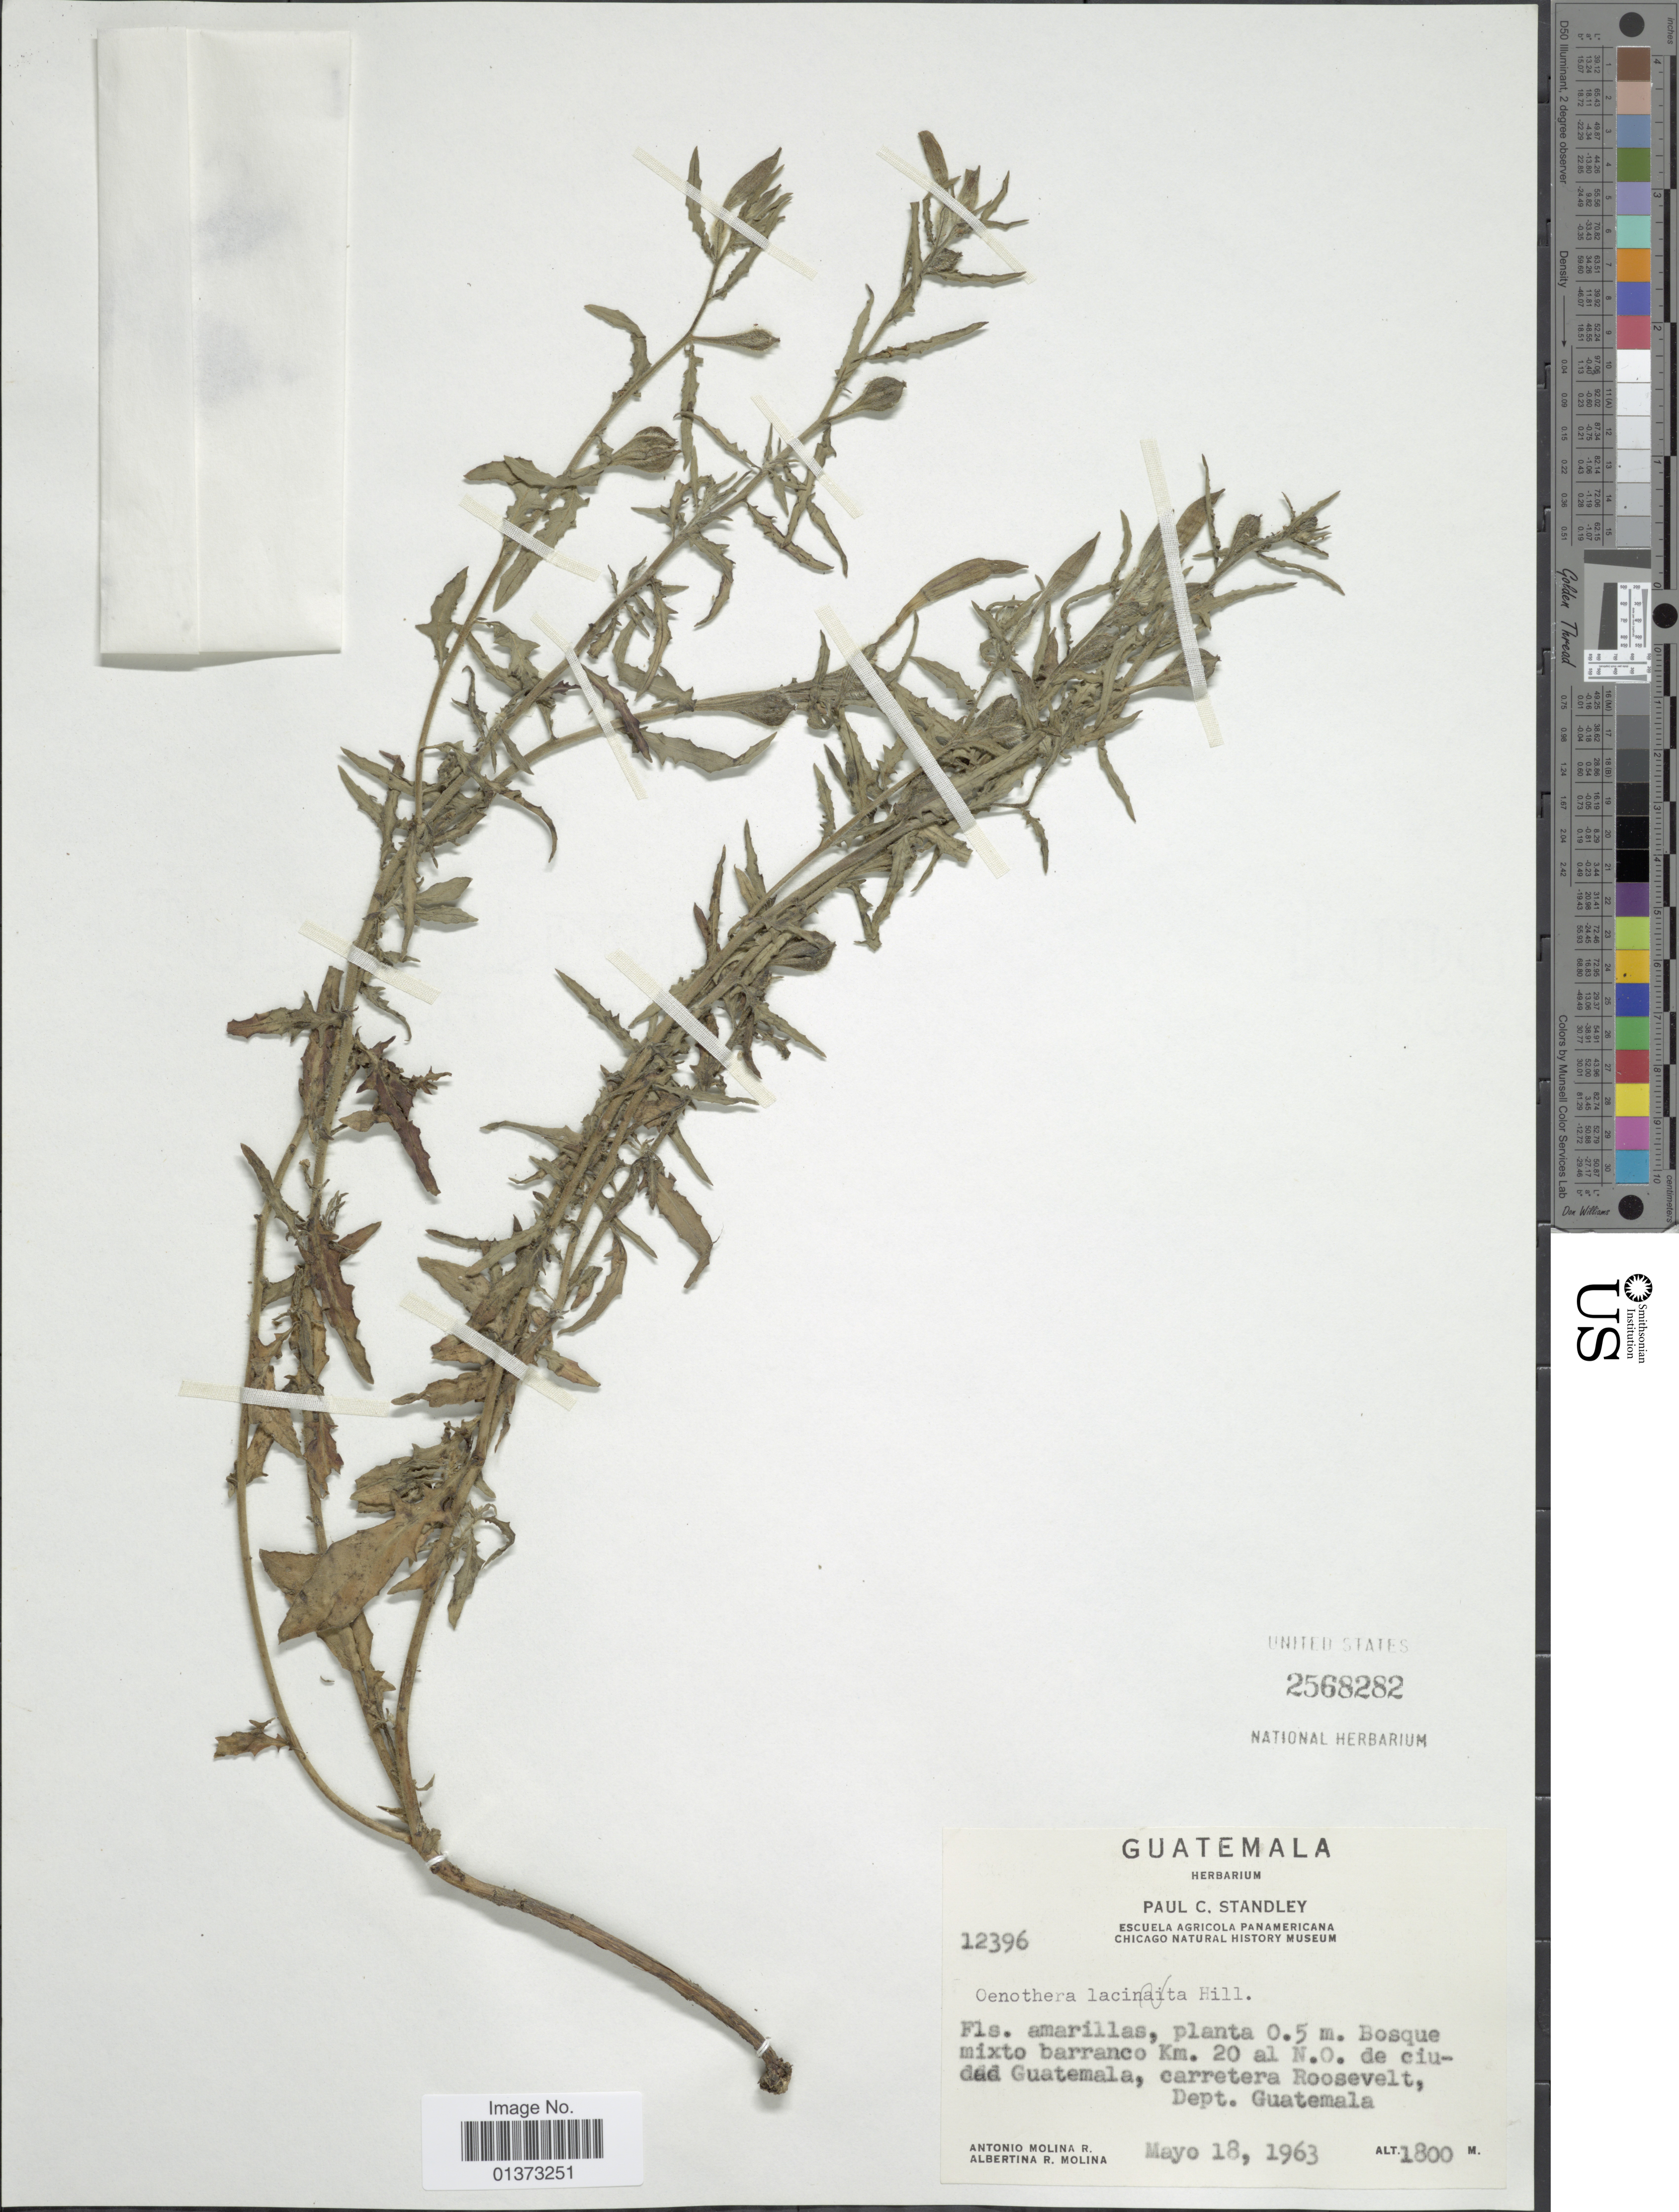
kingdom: Plantae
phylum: Tracheophyta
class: Magnoliopsida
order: Myrtales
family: Onagraceae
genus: Oenothera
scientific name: Oenothera tetraptera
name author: Cav.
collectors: A. Molina R. & A. R. Molina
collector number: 12396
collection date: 1963-05-18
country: Guatemala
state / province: Guatemala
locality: Km. 20 al N.O. de ciudad Guatemala, carretera Roosevelt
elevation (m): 1800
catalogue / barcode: US 2568282